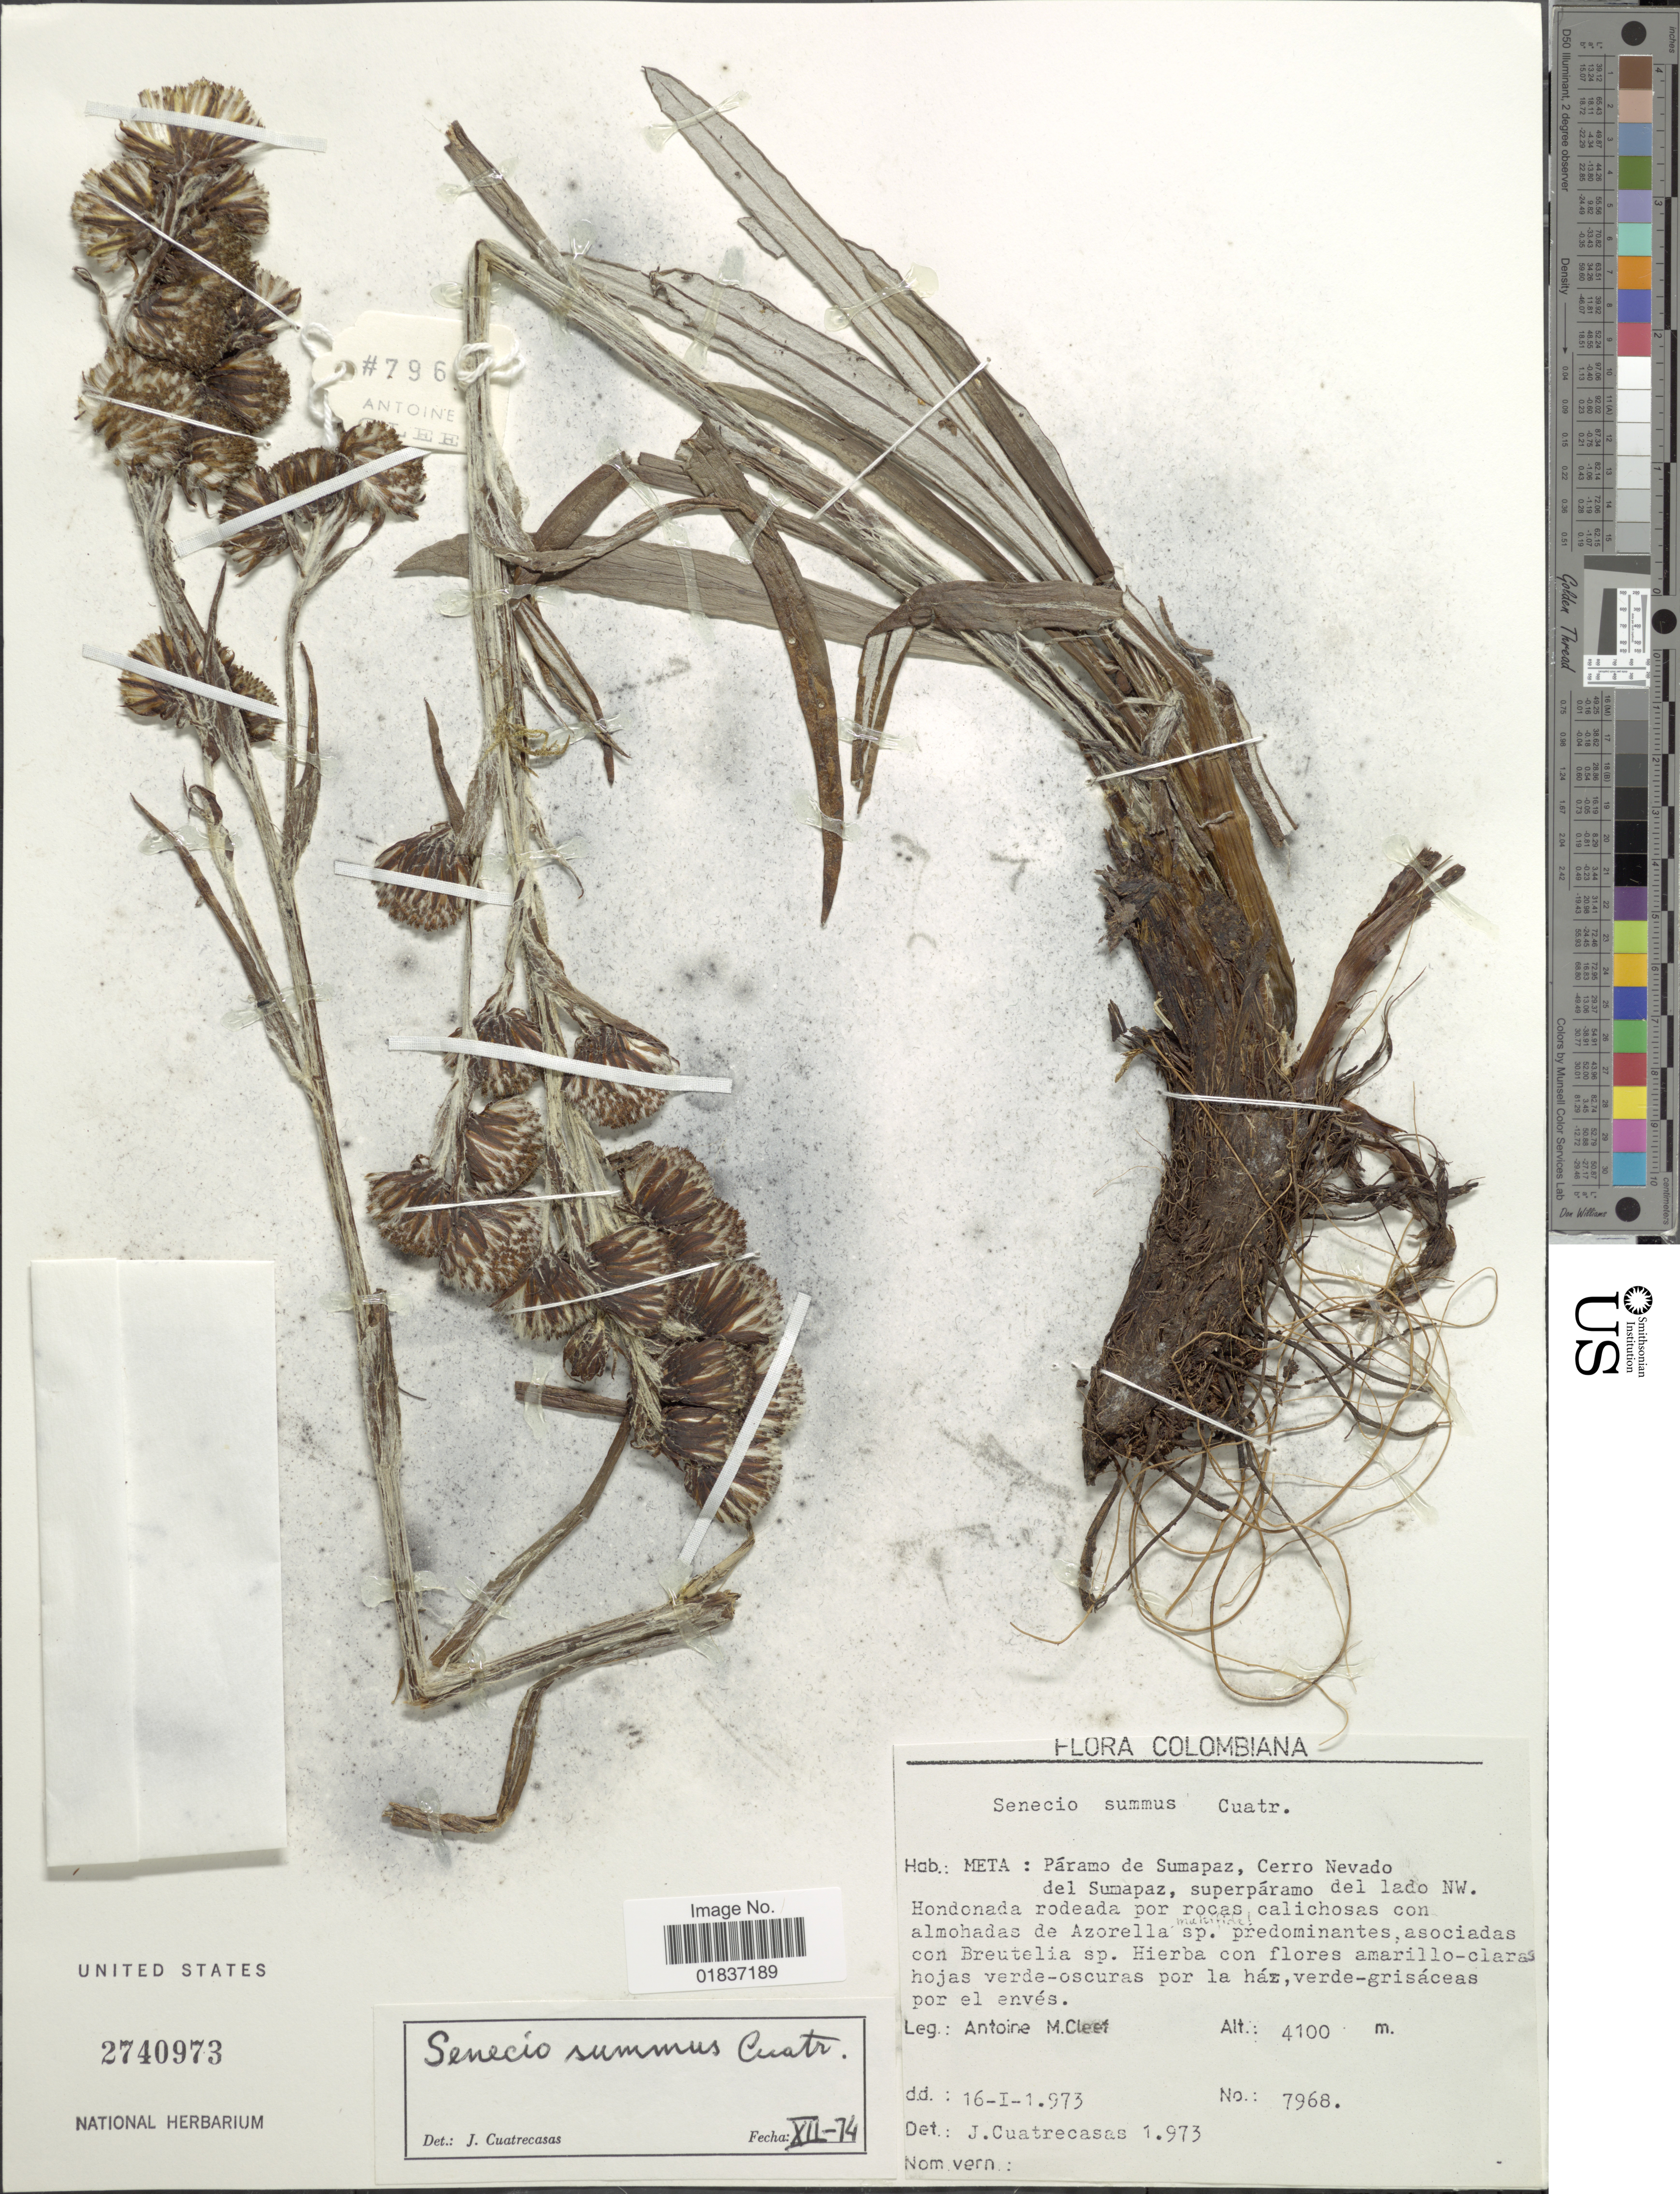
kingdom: Plantae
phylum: Tracheophyta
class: Magnoliopsida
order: Asterales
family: Asteraceae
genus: Senecio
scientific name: Senecio culcitioides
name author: Sch. Bip.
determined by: Salomon, Luciana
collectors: A. M. Cleef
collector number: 7968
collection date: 1973-01-16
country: Colombia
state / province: Meta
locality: Meta: Paramo de Sumapaz, Cerro Nevado del Sumapaz, superparamo del lado NW.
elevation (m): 4100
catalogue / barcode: US 2740973